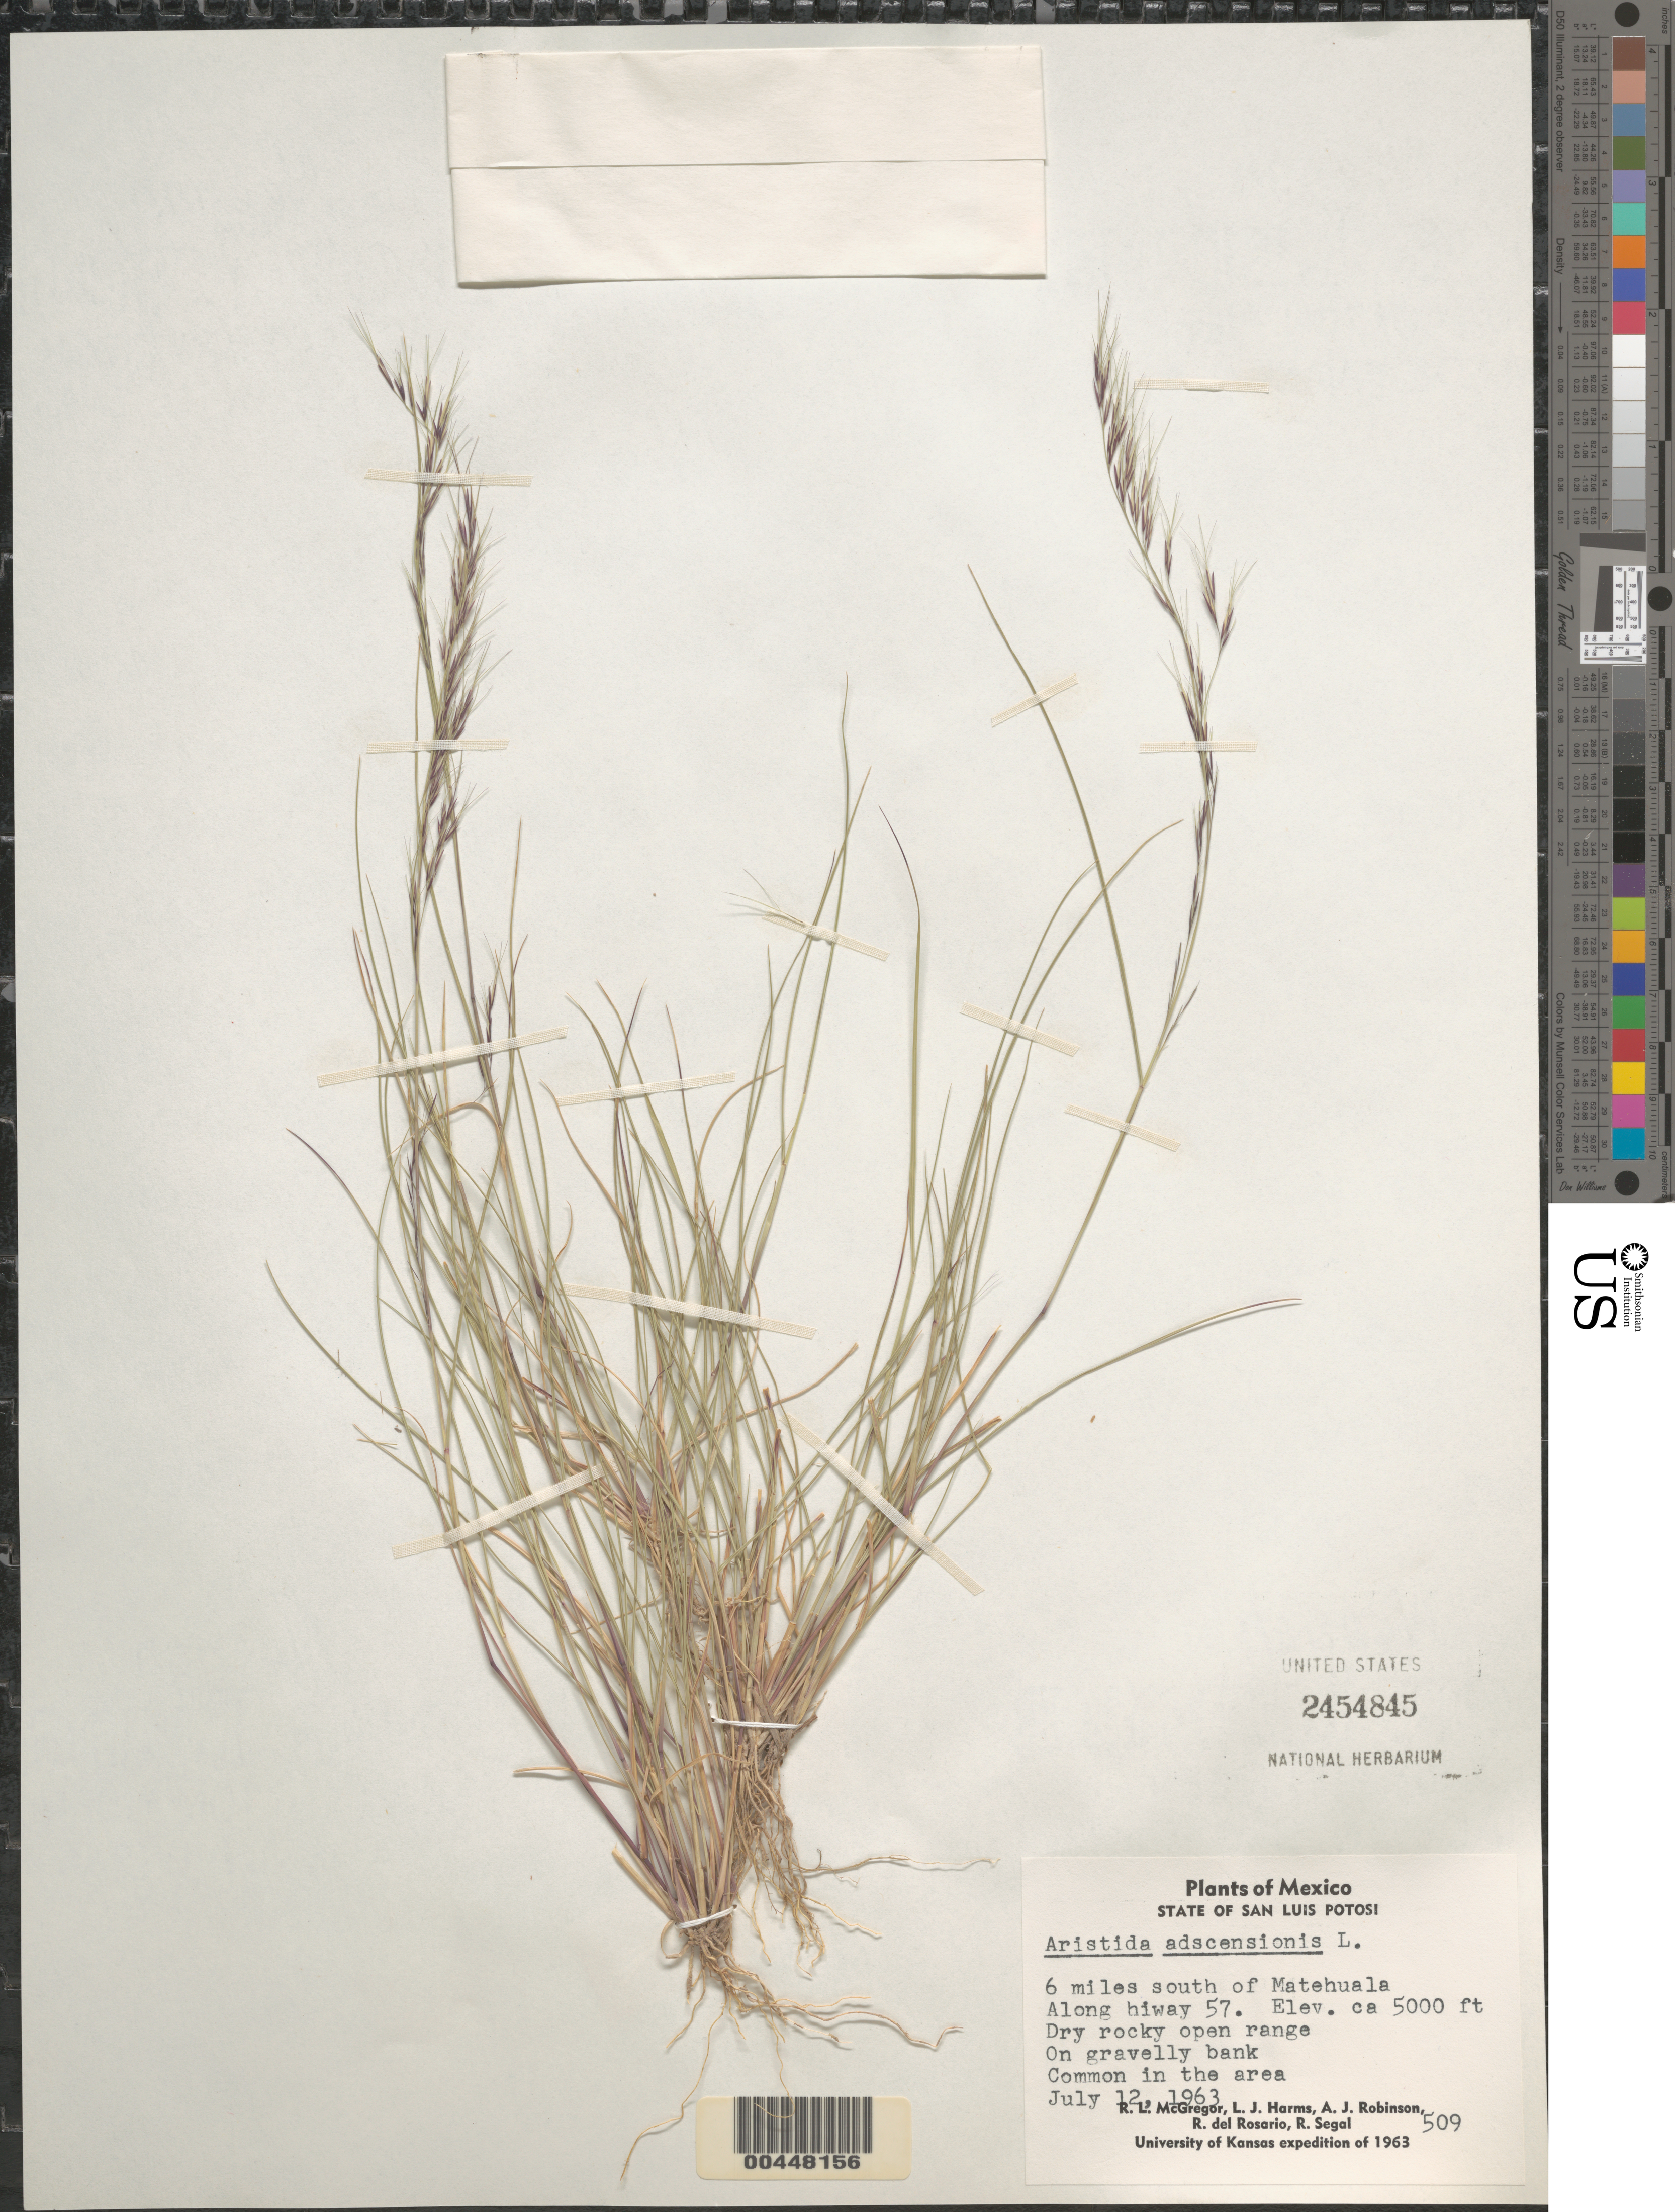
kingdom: Plantae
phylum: Tracheophyta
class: Liliopsida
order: Poales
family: Poaceae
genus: Aristida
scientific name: Aristida adscensionis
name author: L.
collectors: R. McGregor, L. Harms, A. J. Robinson & R. Rosario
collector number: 509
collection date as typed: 12 Jul 1963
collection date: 1963-07-12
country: Mexico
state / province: San Luis Potosi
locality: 6 mi S of Matehuala, along hwy 57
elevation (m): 1524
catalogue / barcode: US 2454845